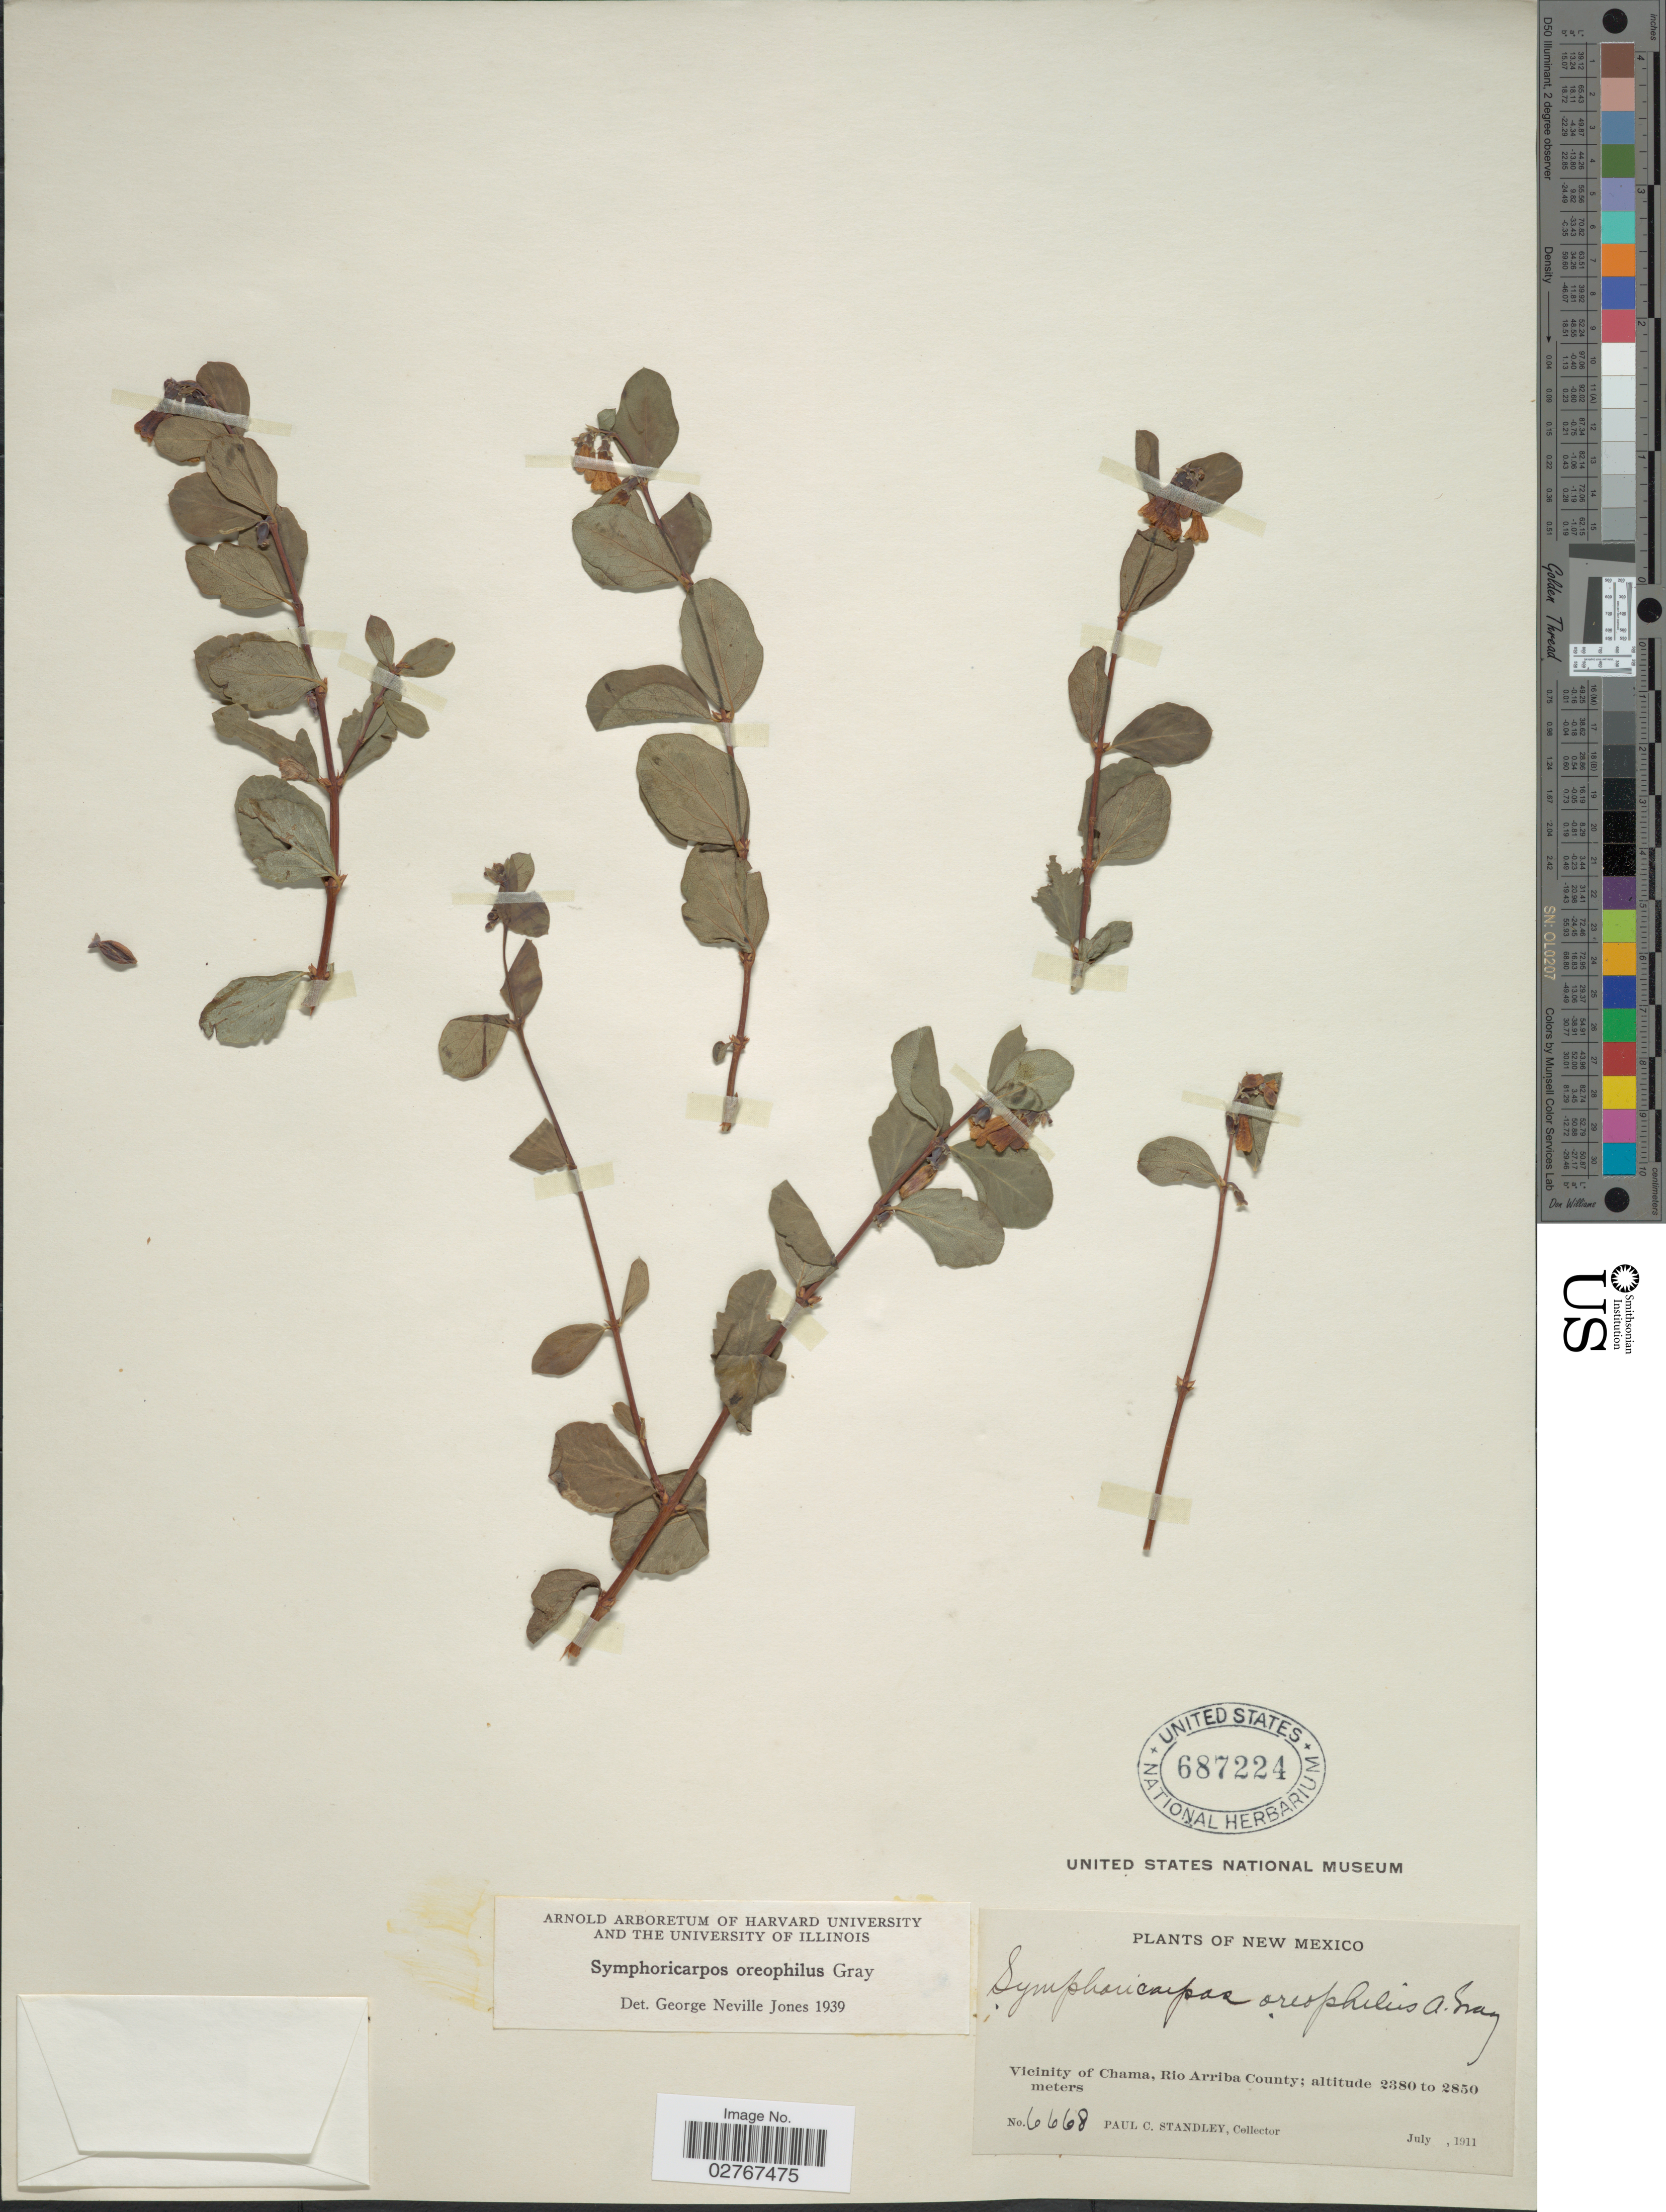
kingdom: Plantae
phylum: Tracheophyta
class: Magnoliopsida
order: Dipsacales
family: Caprifoliaceae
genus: Symphoricarpos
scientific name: Symphoricarpos oreophilus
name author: A. Gray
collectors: P. C. Standley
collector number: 6668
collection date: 1911-07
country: United States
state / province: New Mexico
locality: Vicinity of Chama, Rio Arriba County.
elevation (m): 2380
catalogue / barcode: US 687224